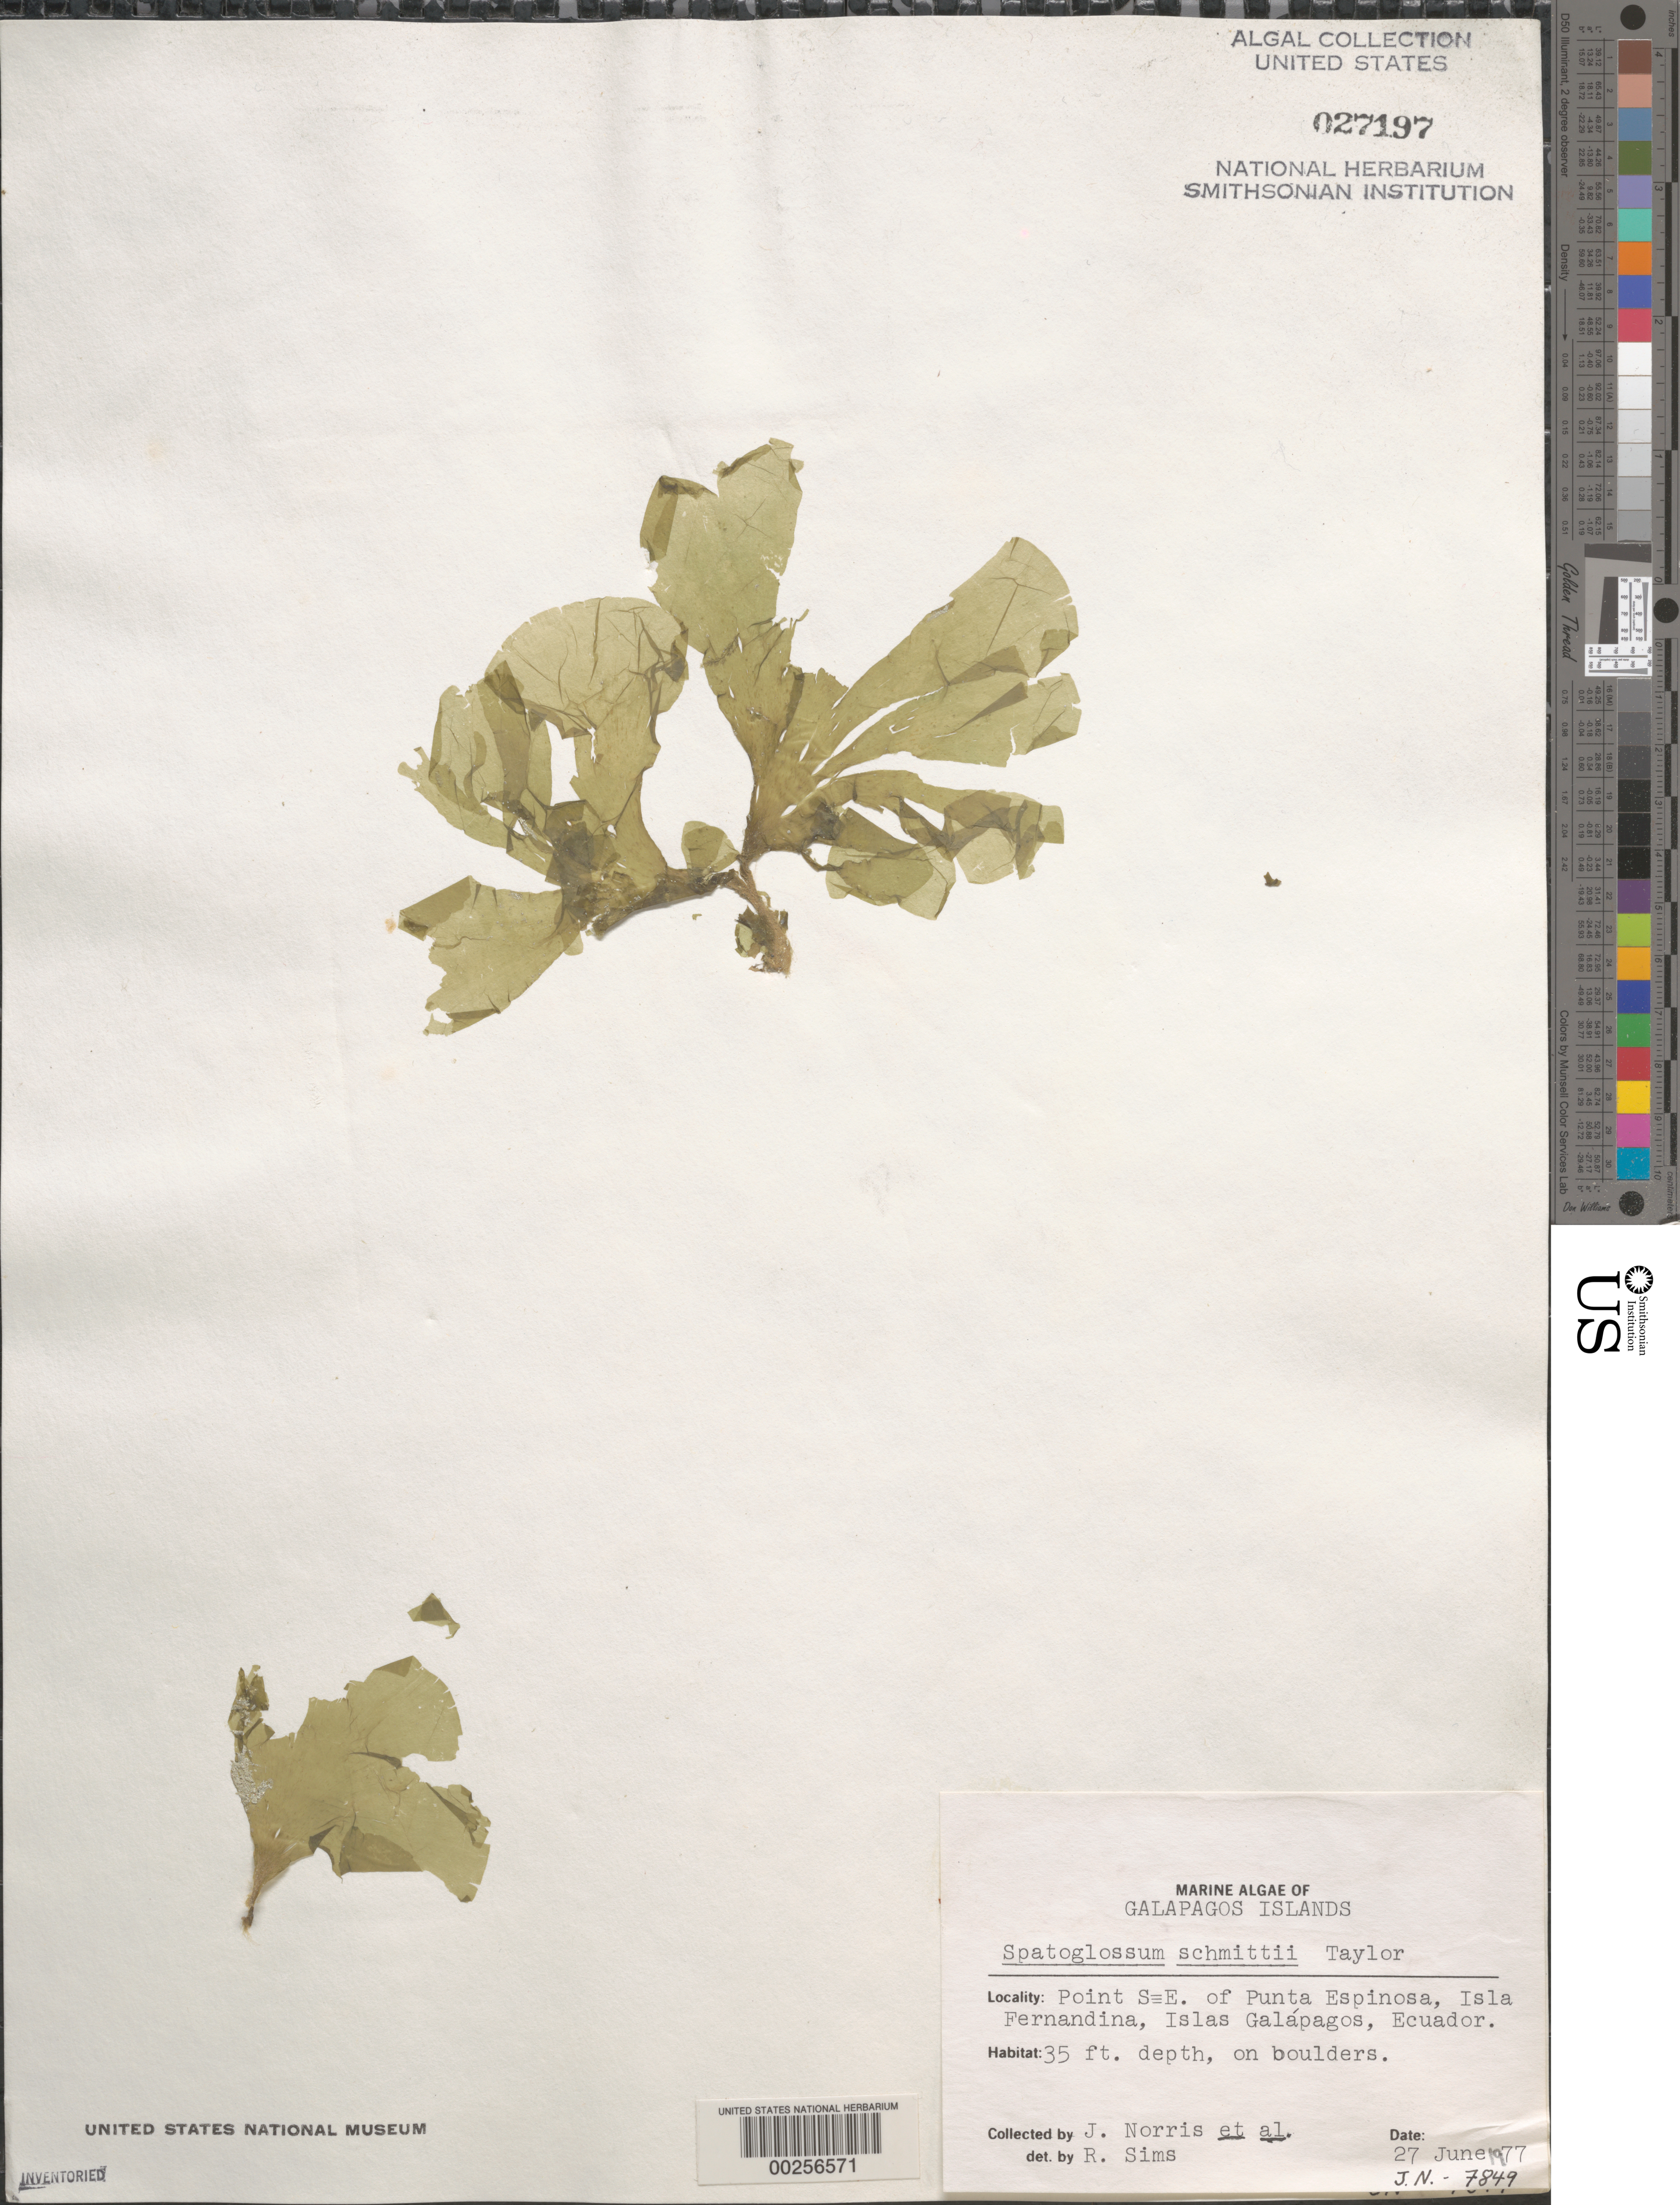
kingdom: Chromista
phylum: Ochrophyta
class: Phaeophyceae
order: Dictyotales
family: Dictyotaceae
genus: Spatoglossum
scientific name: Spatoglossum schmittii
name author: W.R. Taylor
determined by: Sims, Robert H.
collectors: J. N. Norris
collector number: JN-7849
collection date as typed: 27 Jun 1977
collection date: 1977-06-27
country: Ecuador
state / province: Colón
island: Fernandina [Narborough]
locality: Point SE of Punta Espinosa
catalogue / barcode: US 27197